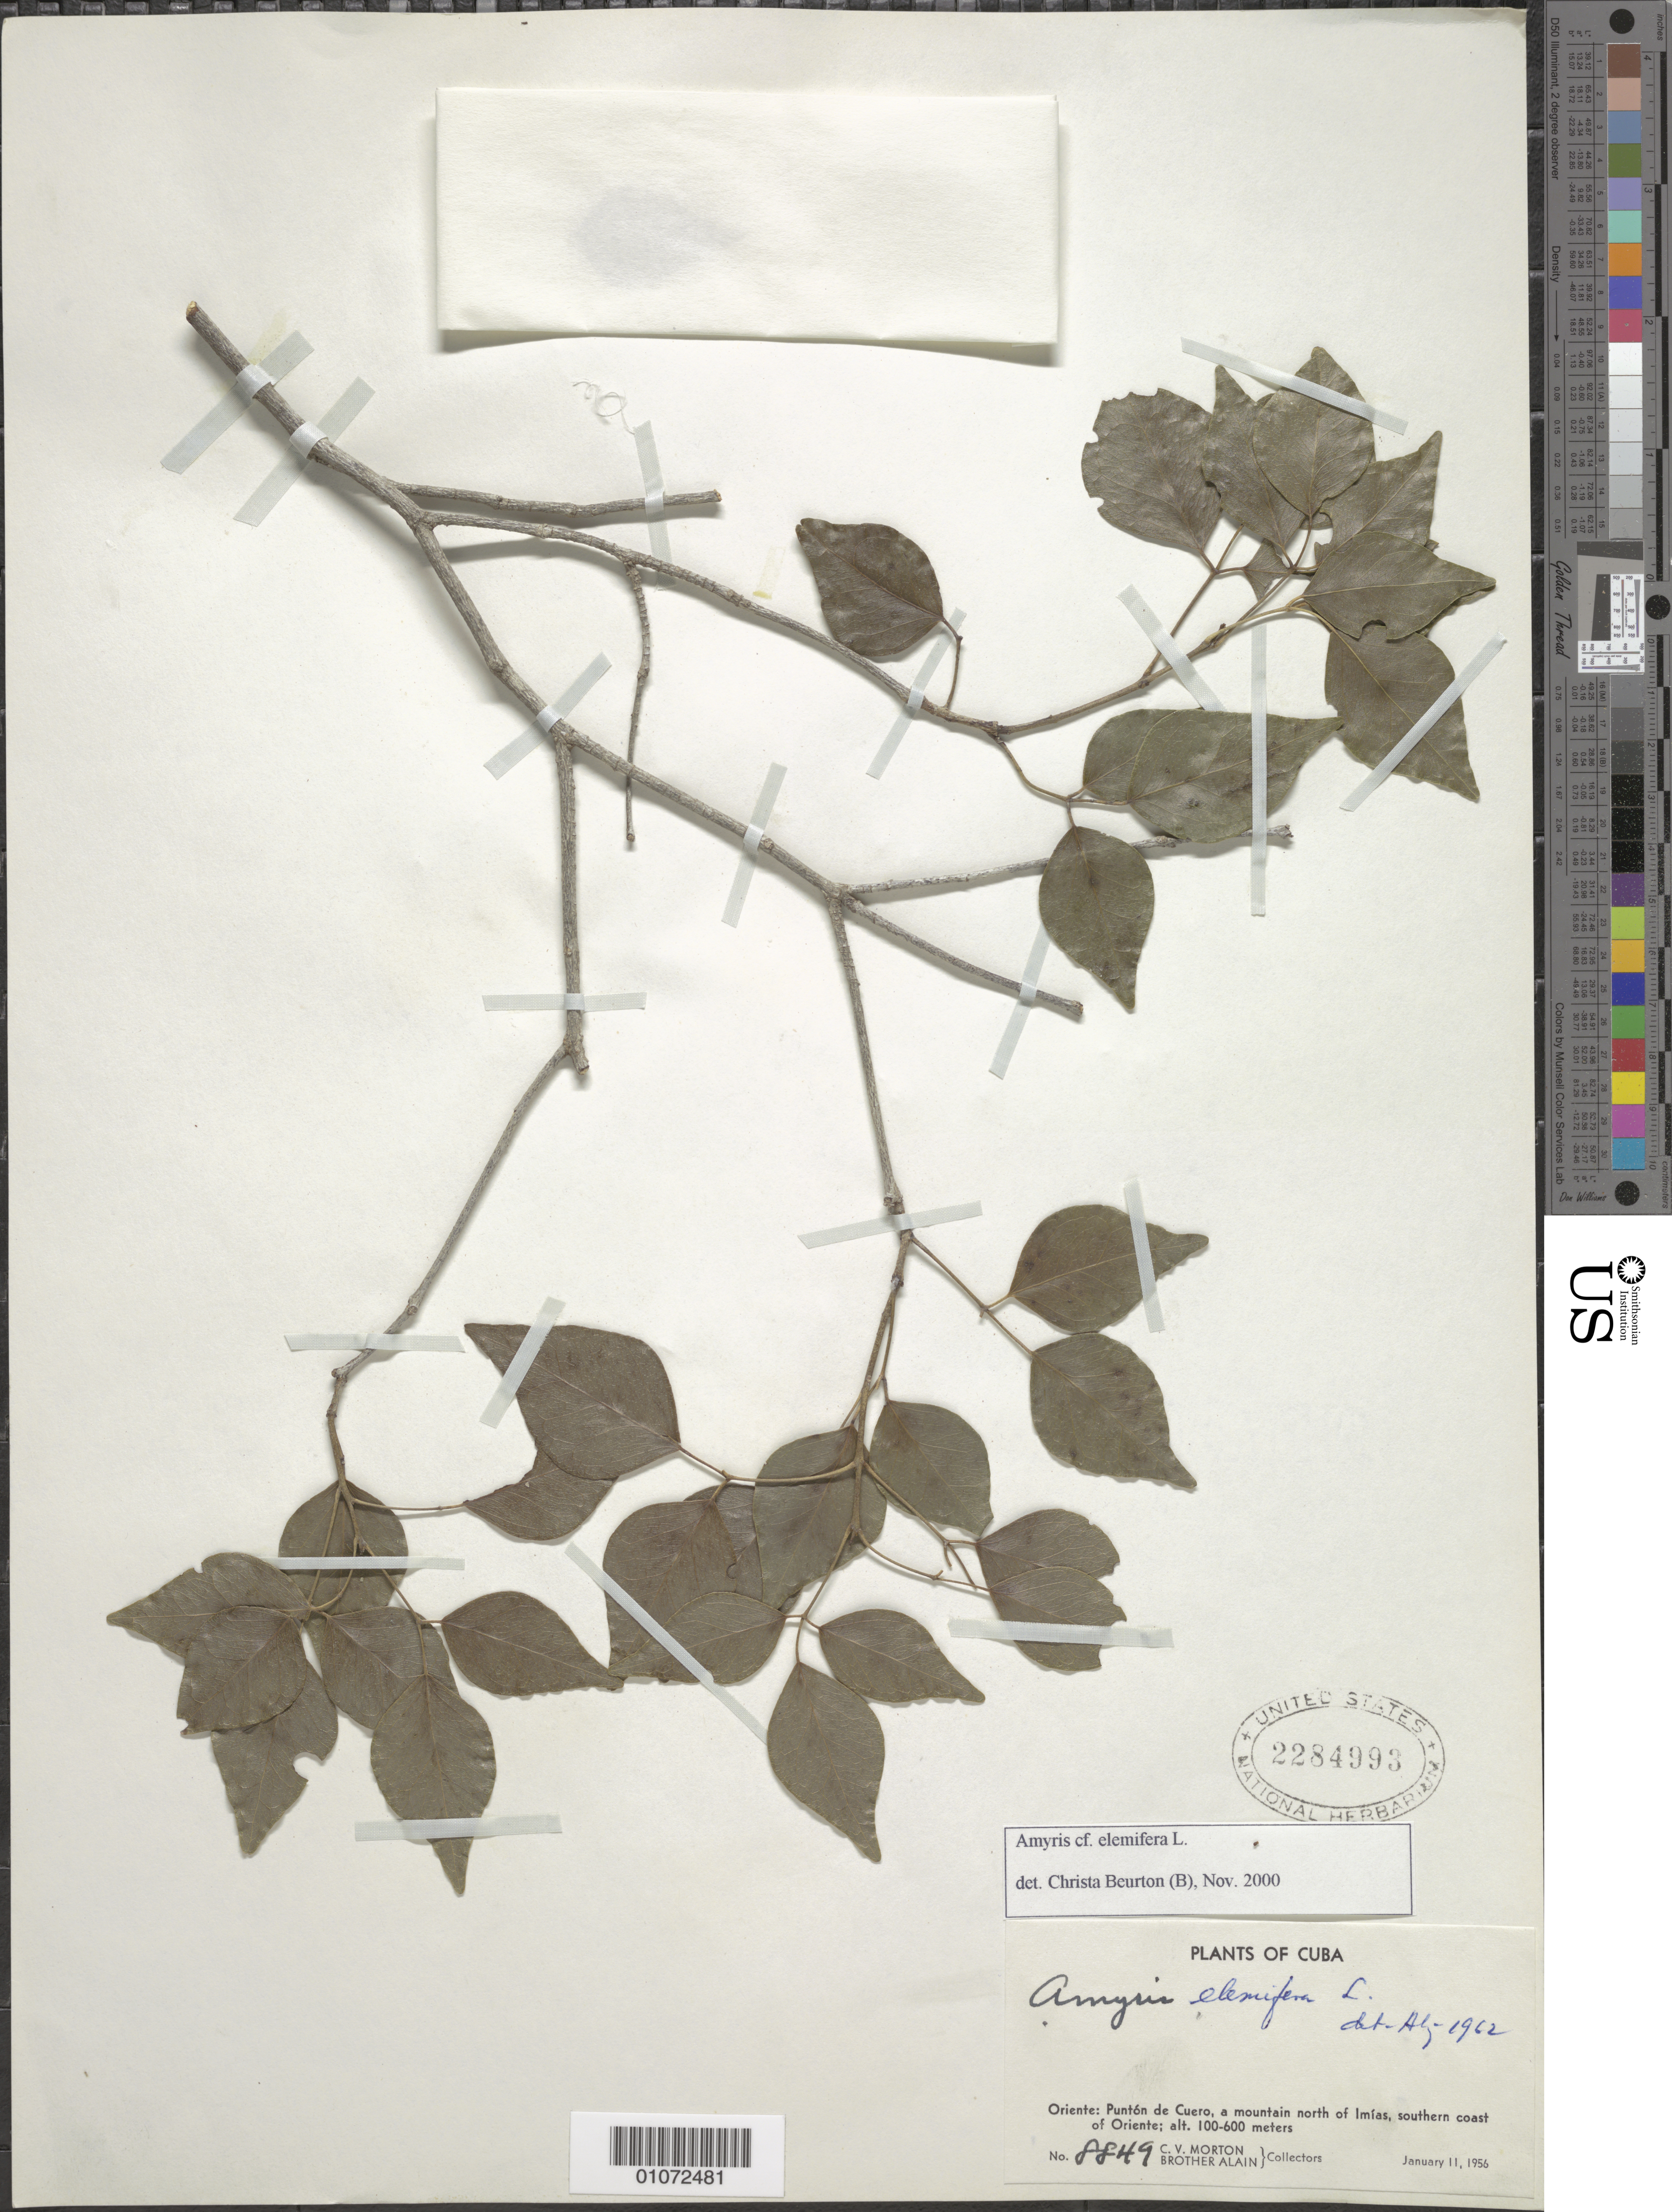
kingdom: Plantae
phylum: Tracheophyta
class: Magnoliopsida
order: Sapindales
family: Rutaceae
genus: Amyris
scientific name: Amyris elemifera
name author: L.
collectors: C. V. Morton & A. H. Liogier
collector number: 8849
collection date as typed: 11 Jan 1956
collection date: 1956-01-11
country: Cuba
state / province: Guantanamo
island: Cuba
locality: Punton de Cuero, a mountain N of Imias, S coast of Oriente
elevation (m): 100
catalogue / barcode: US 2284993